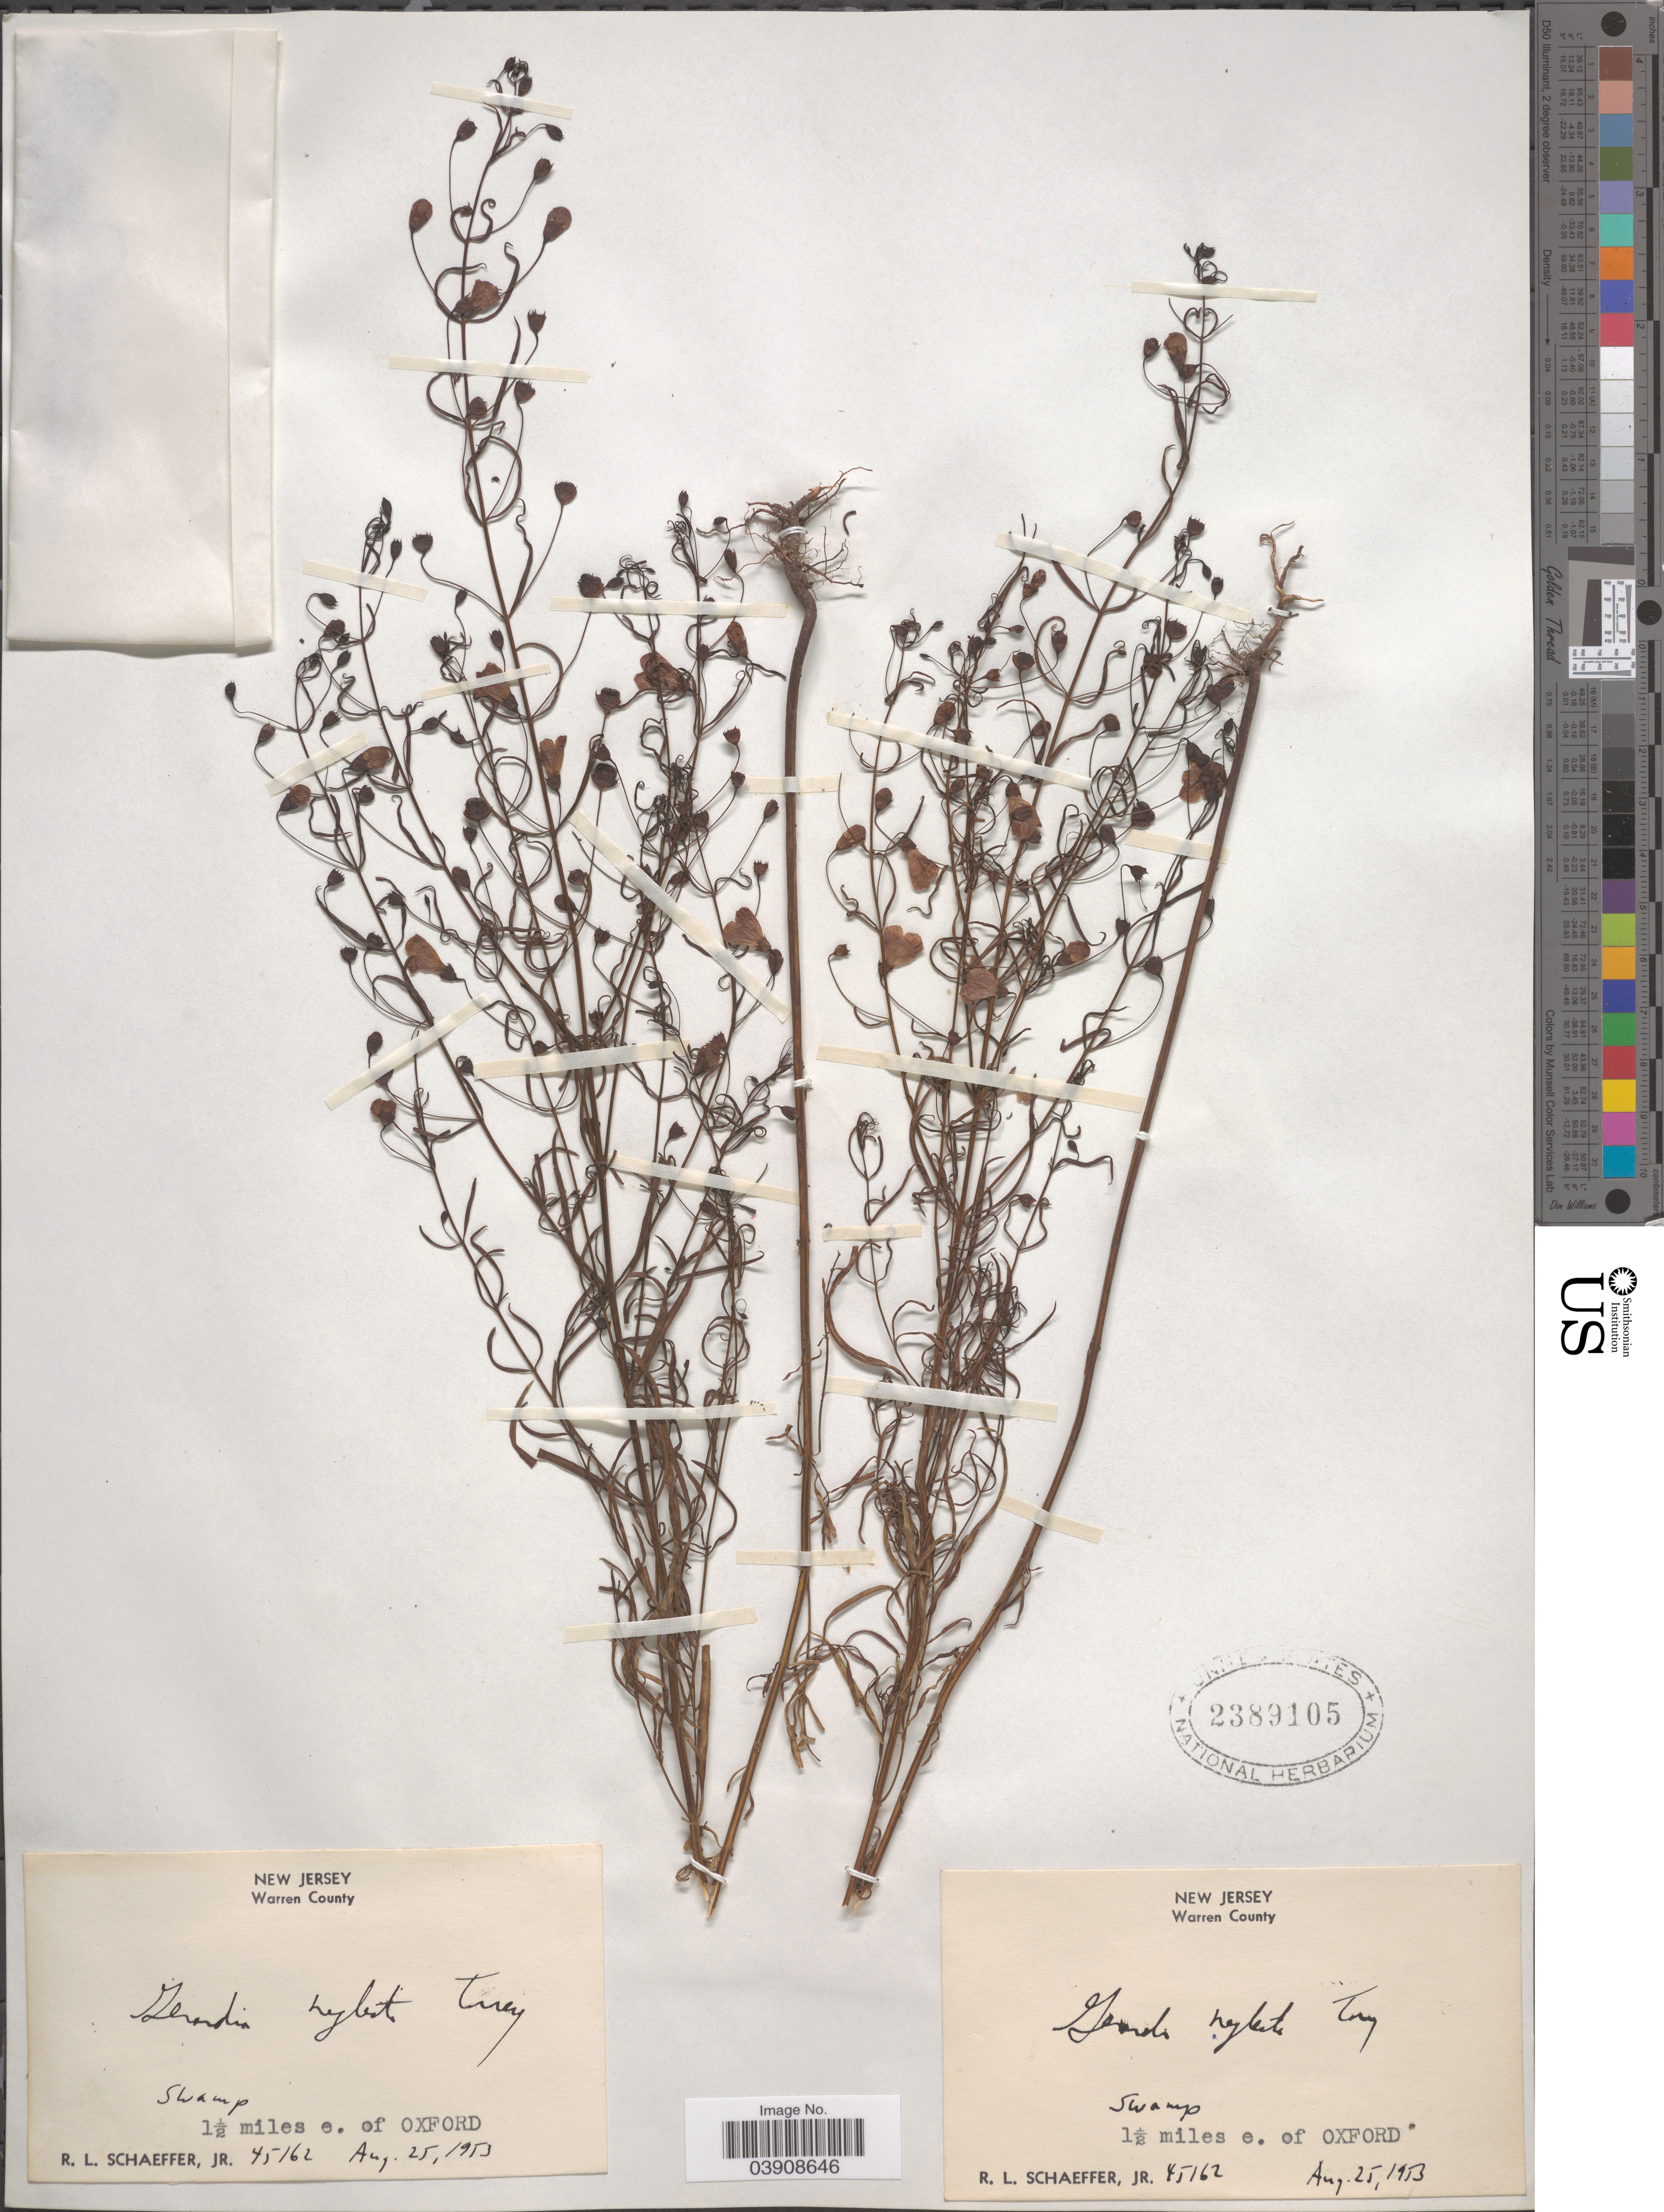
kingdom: Plantae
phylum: Tracheophyta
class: Magnoliopsida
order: Lamiales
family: Orobanchaceae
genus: Agalinis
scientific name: Agalinis tenuifolia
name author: (Vahl) Raf.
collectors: R. L. Schaeffer Jr.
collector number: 45162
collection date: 1953-08-25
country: United States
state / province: New Jersey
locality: Warren County. 1½ miles e. of Oxford.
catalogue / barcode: US 2389105